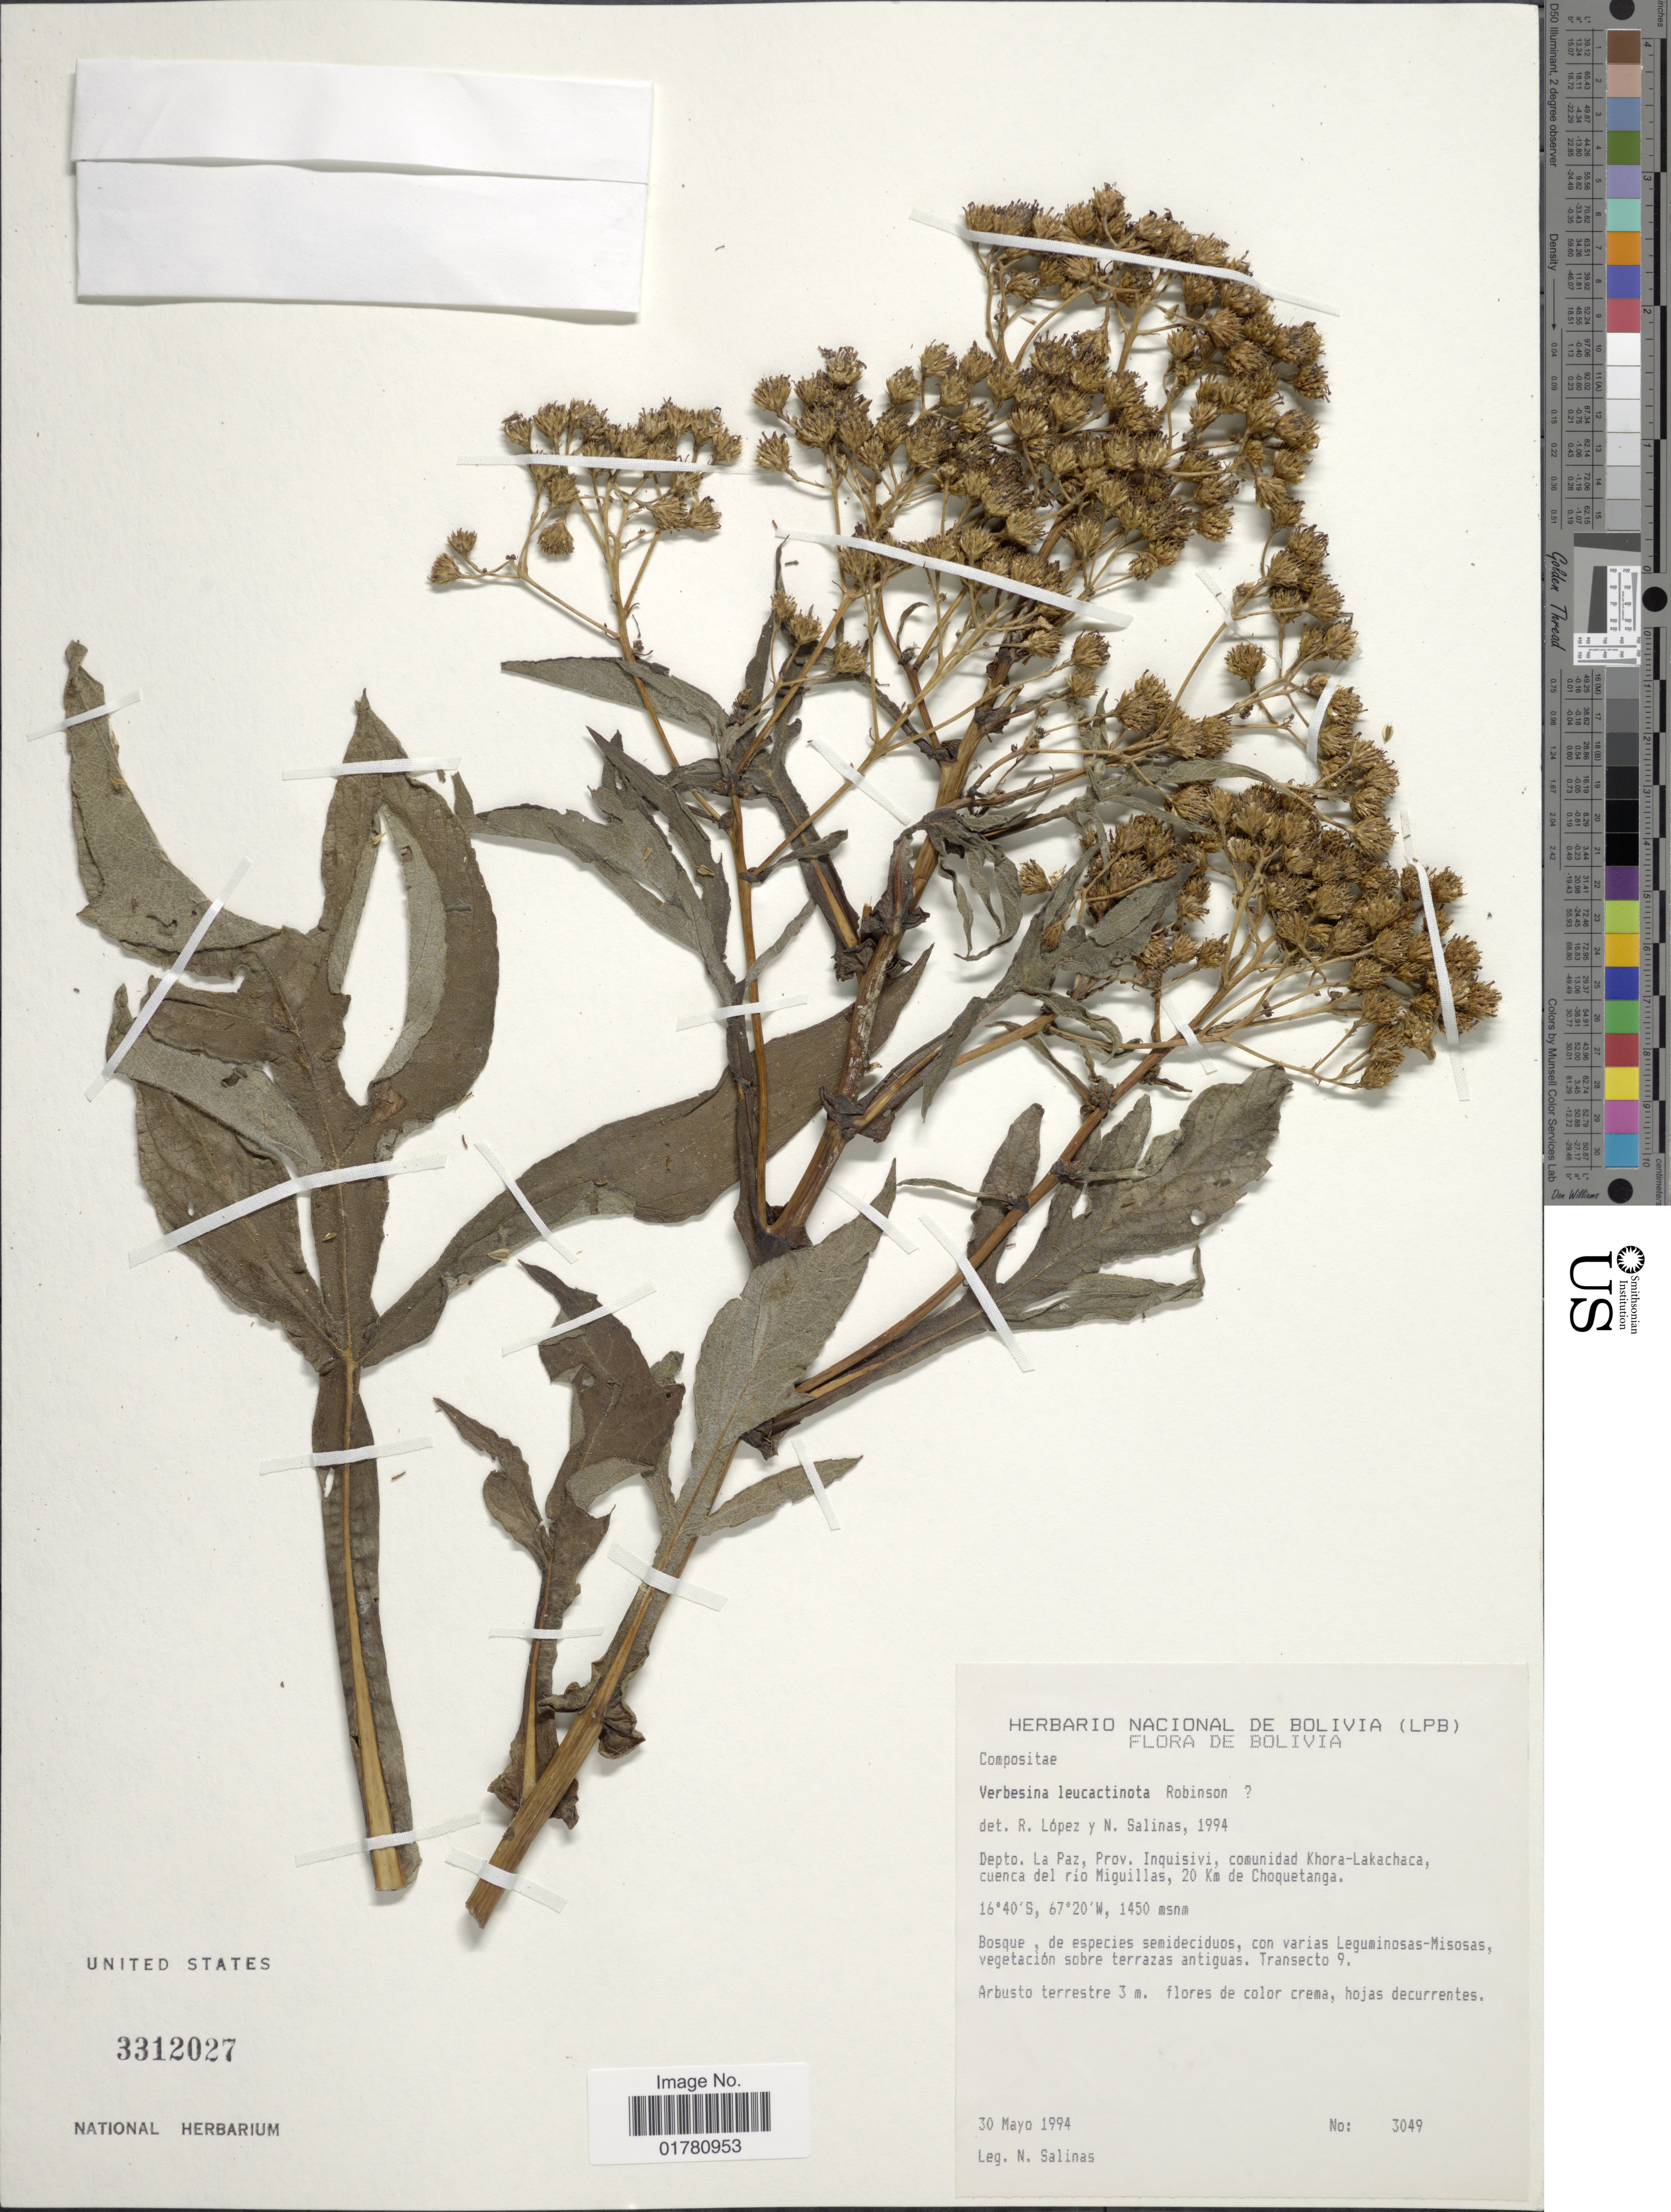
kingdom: Plantae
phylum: Tracheophyta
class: Magnoliopsida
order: Asterales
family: Asteraceae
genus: Verbesina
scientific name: Verbesina leucactinota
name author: B.L. Rob.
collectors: N. Salinas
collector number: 3049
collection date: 1994-05-30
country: Bolivia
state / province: La Paz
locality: Depto La Paz, Prov. Inquisivi, comunidad Khora-Lakachaca, cuenca del río Miguillas, 20 Km de Choquetanga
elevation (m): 1450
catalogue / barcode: US 3312027